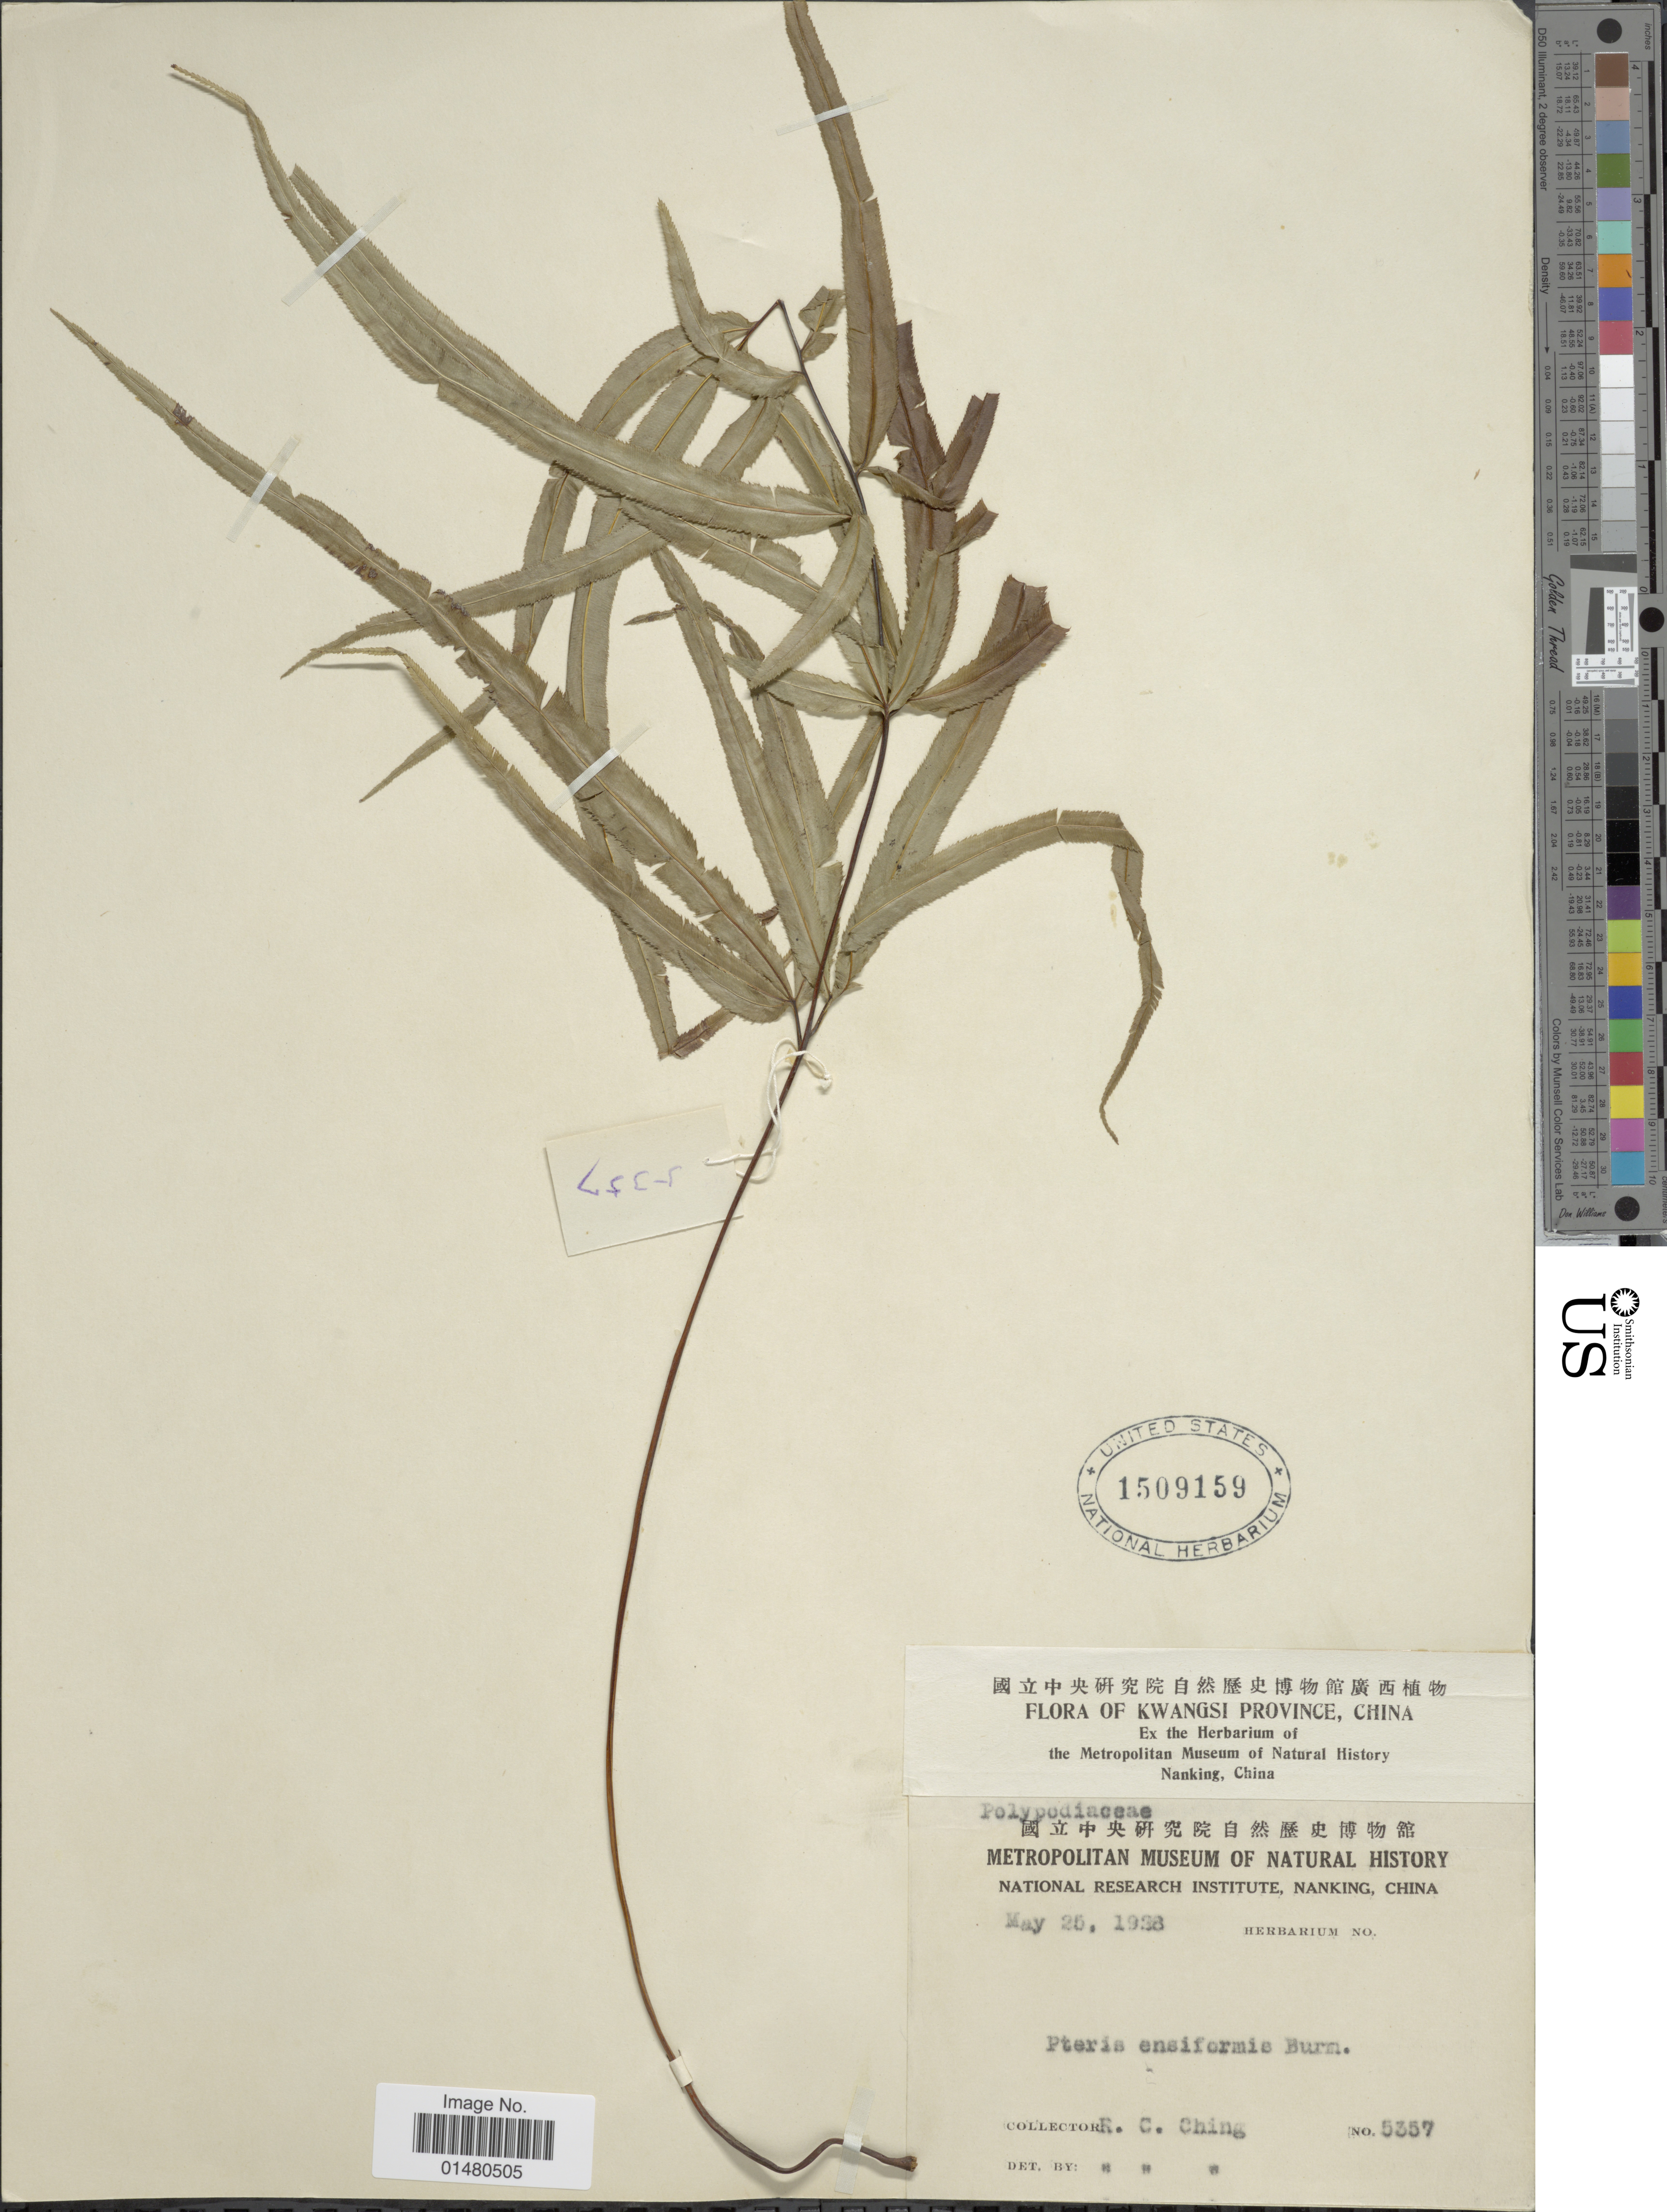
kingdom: Plantae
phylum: Tracheophyta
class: Polypodiopsida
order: Polypodiales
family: Pteridaceae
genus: Pteris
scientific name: Pteris ensiformis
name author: Burm. f.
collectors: R. C. Ching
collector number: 5357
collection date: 1928-05-26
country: China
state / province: Guangxi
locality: Kwangsi Province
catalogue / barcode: US 1509159